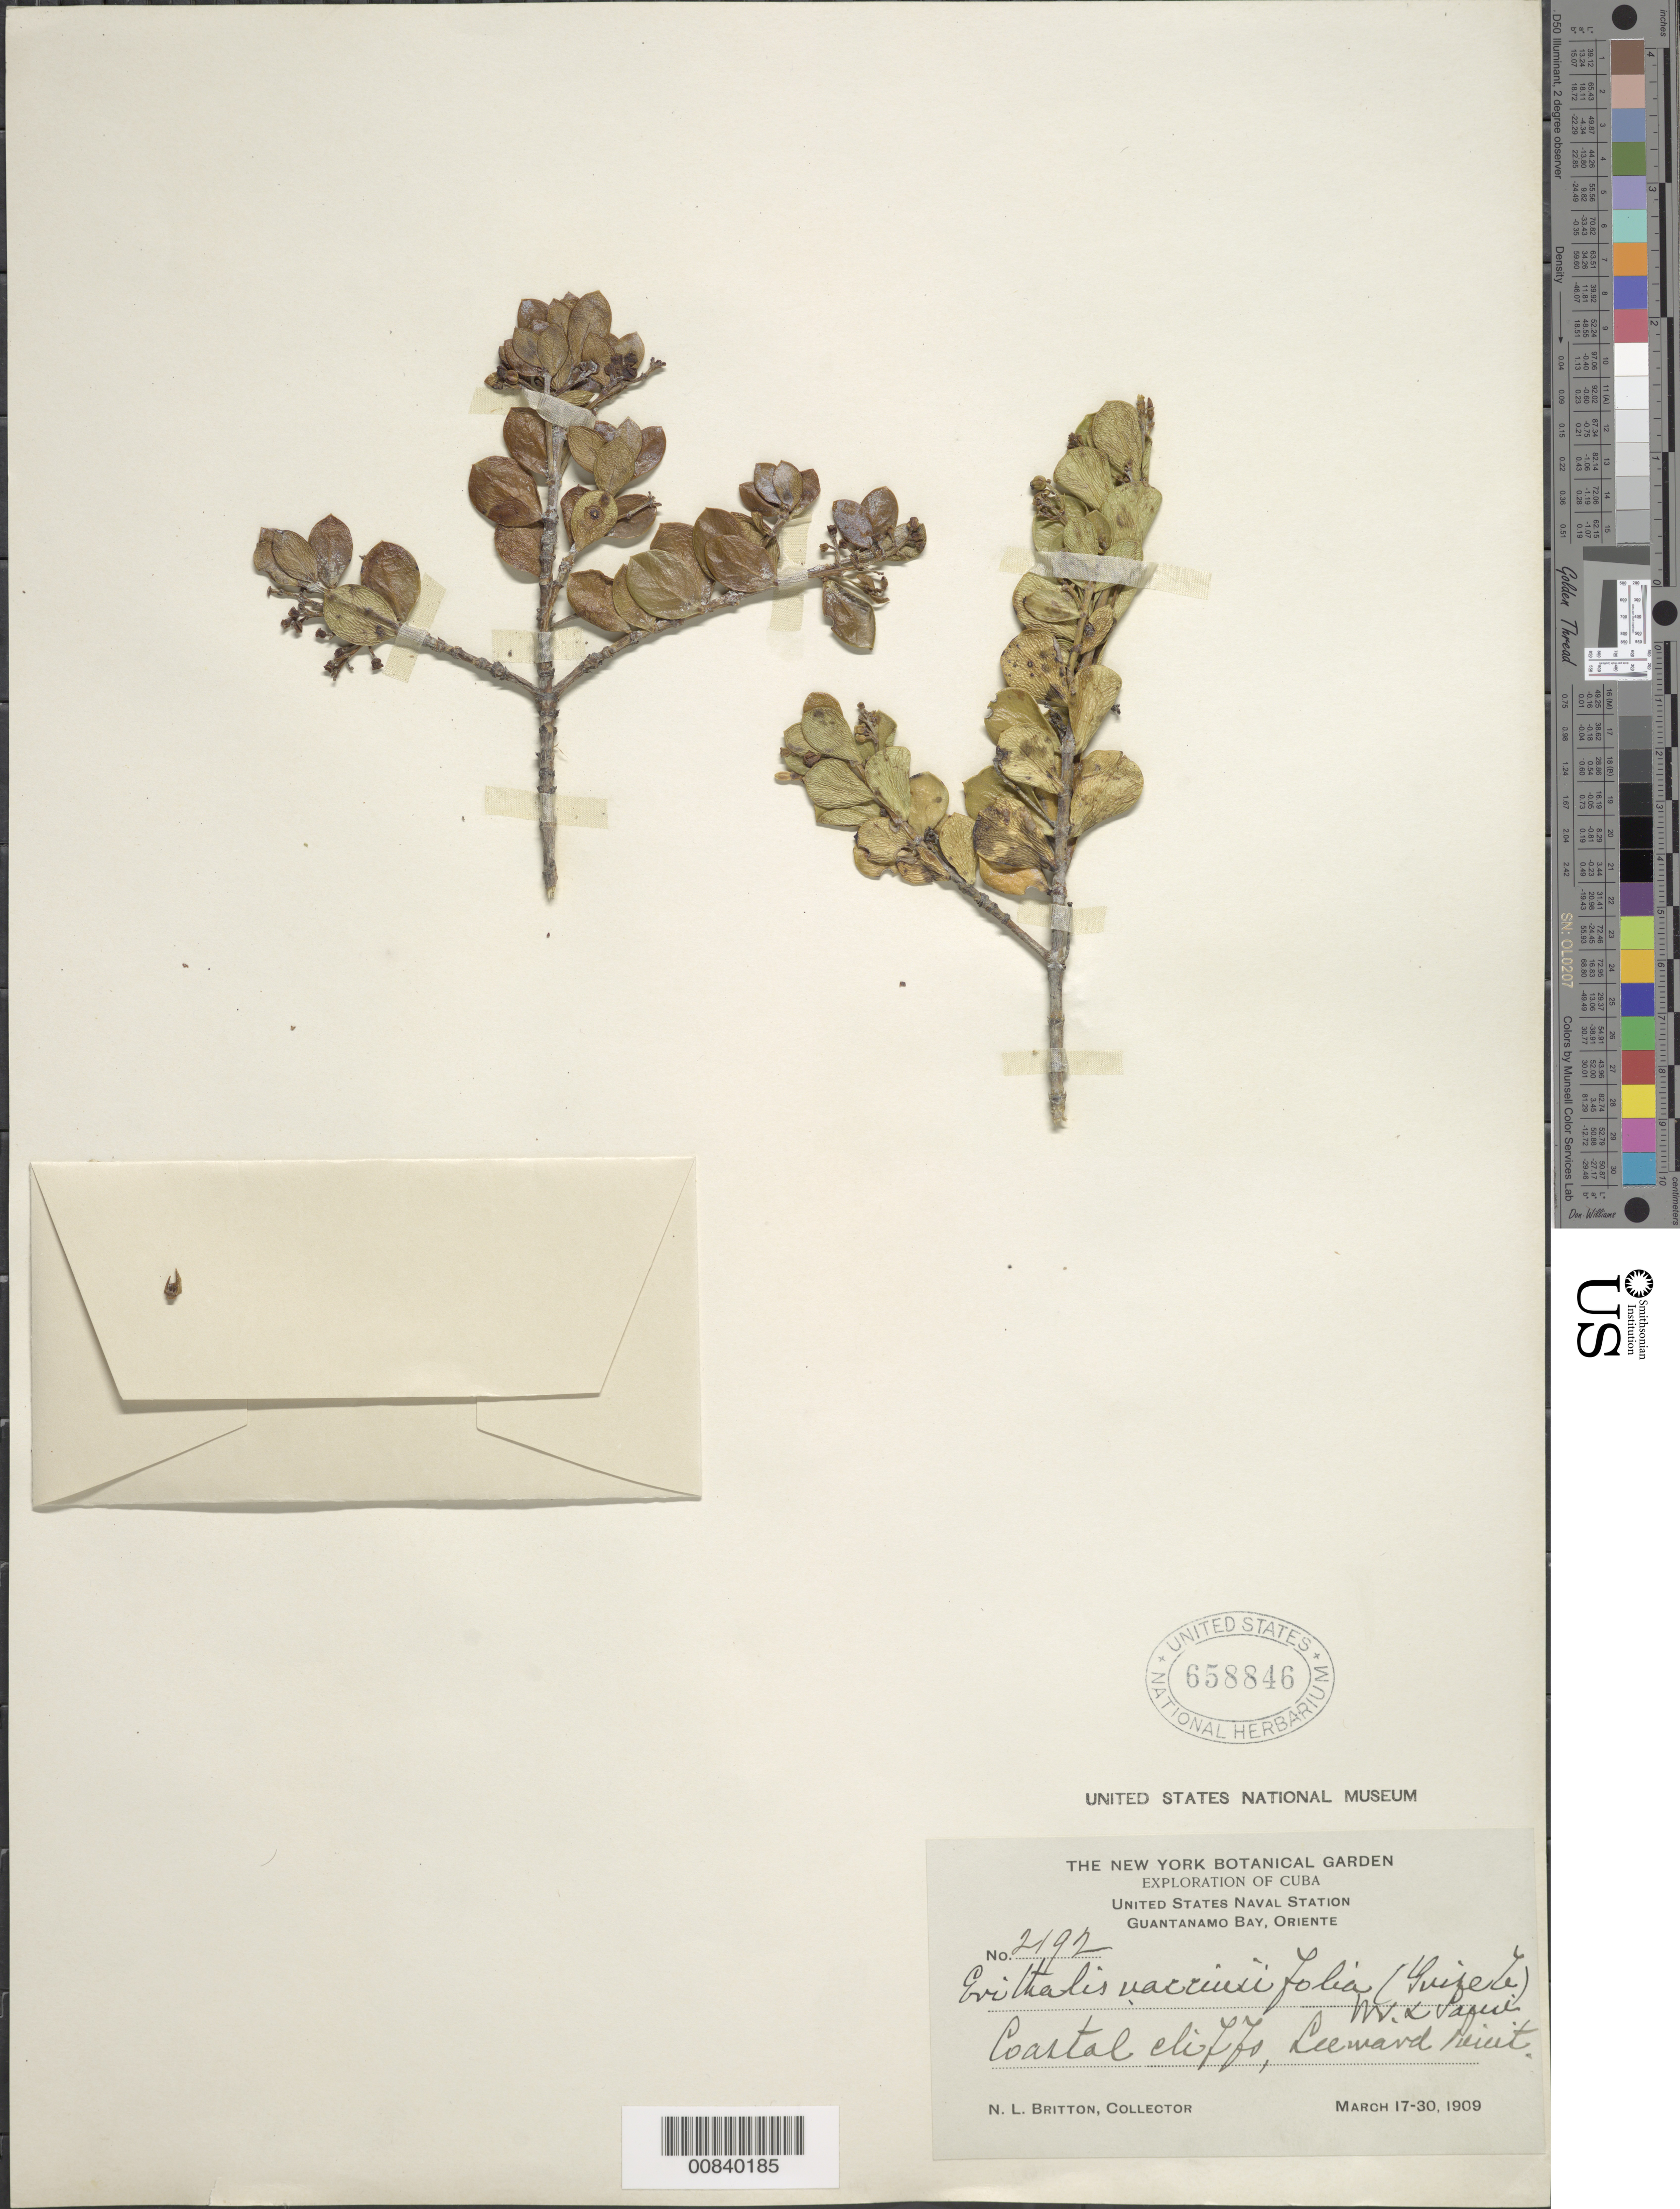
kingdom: Plantae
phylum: Tracheophyta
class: Magnoliopsida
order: Gentianales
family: Rubiaceae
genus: Erithalis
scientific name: Erithalis vacciniifolia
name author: (Griseb.) C. Wright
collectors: N. Britton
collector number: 2192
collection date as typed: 17 Mar 1909 to 30 Mar 1909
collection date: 1909-03-17/1909-03-30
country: Cuba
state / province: Santiago de Cuba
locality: Guantanamo Bay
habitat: Coastal cliffs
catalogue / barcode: US 658846